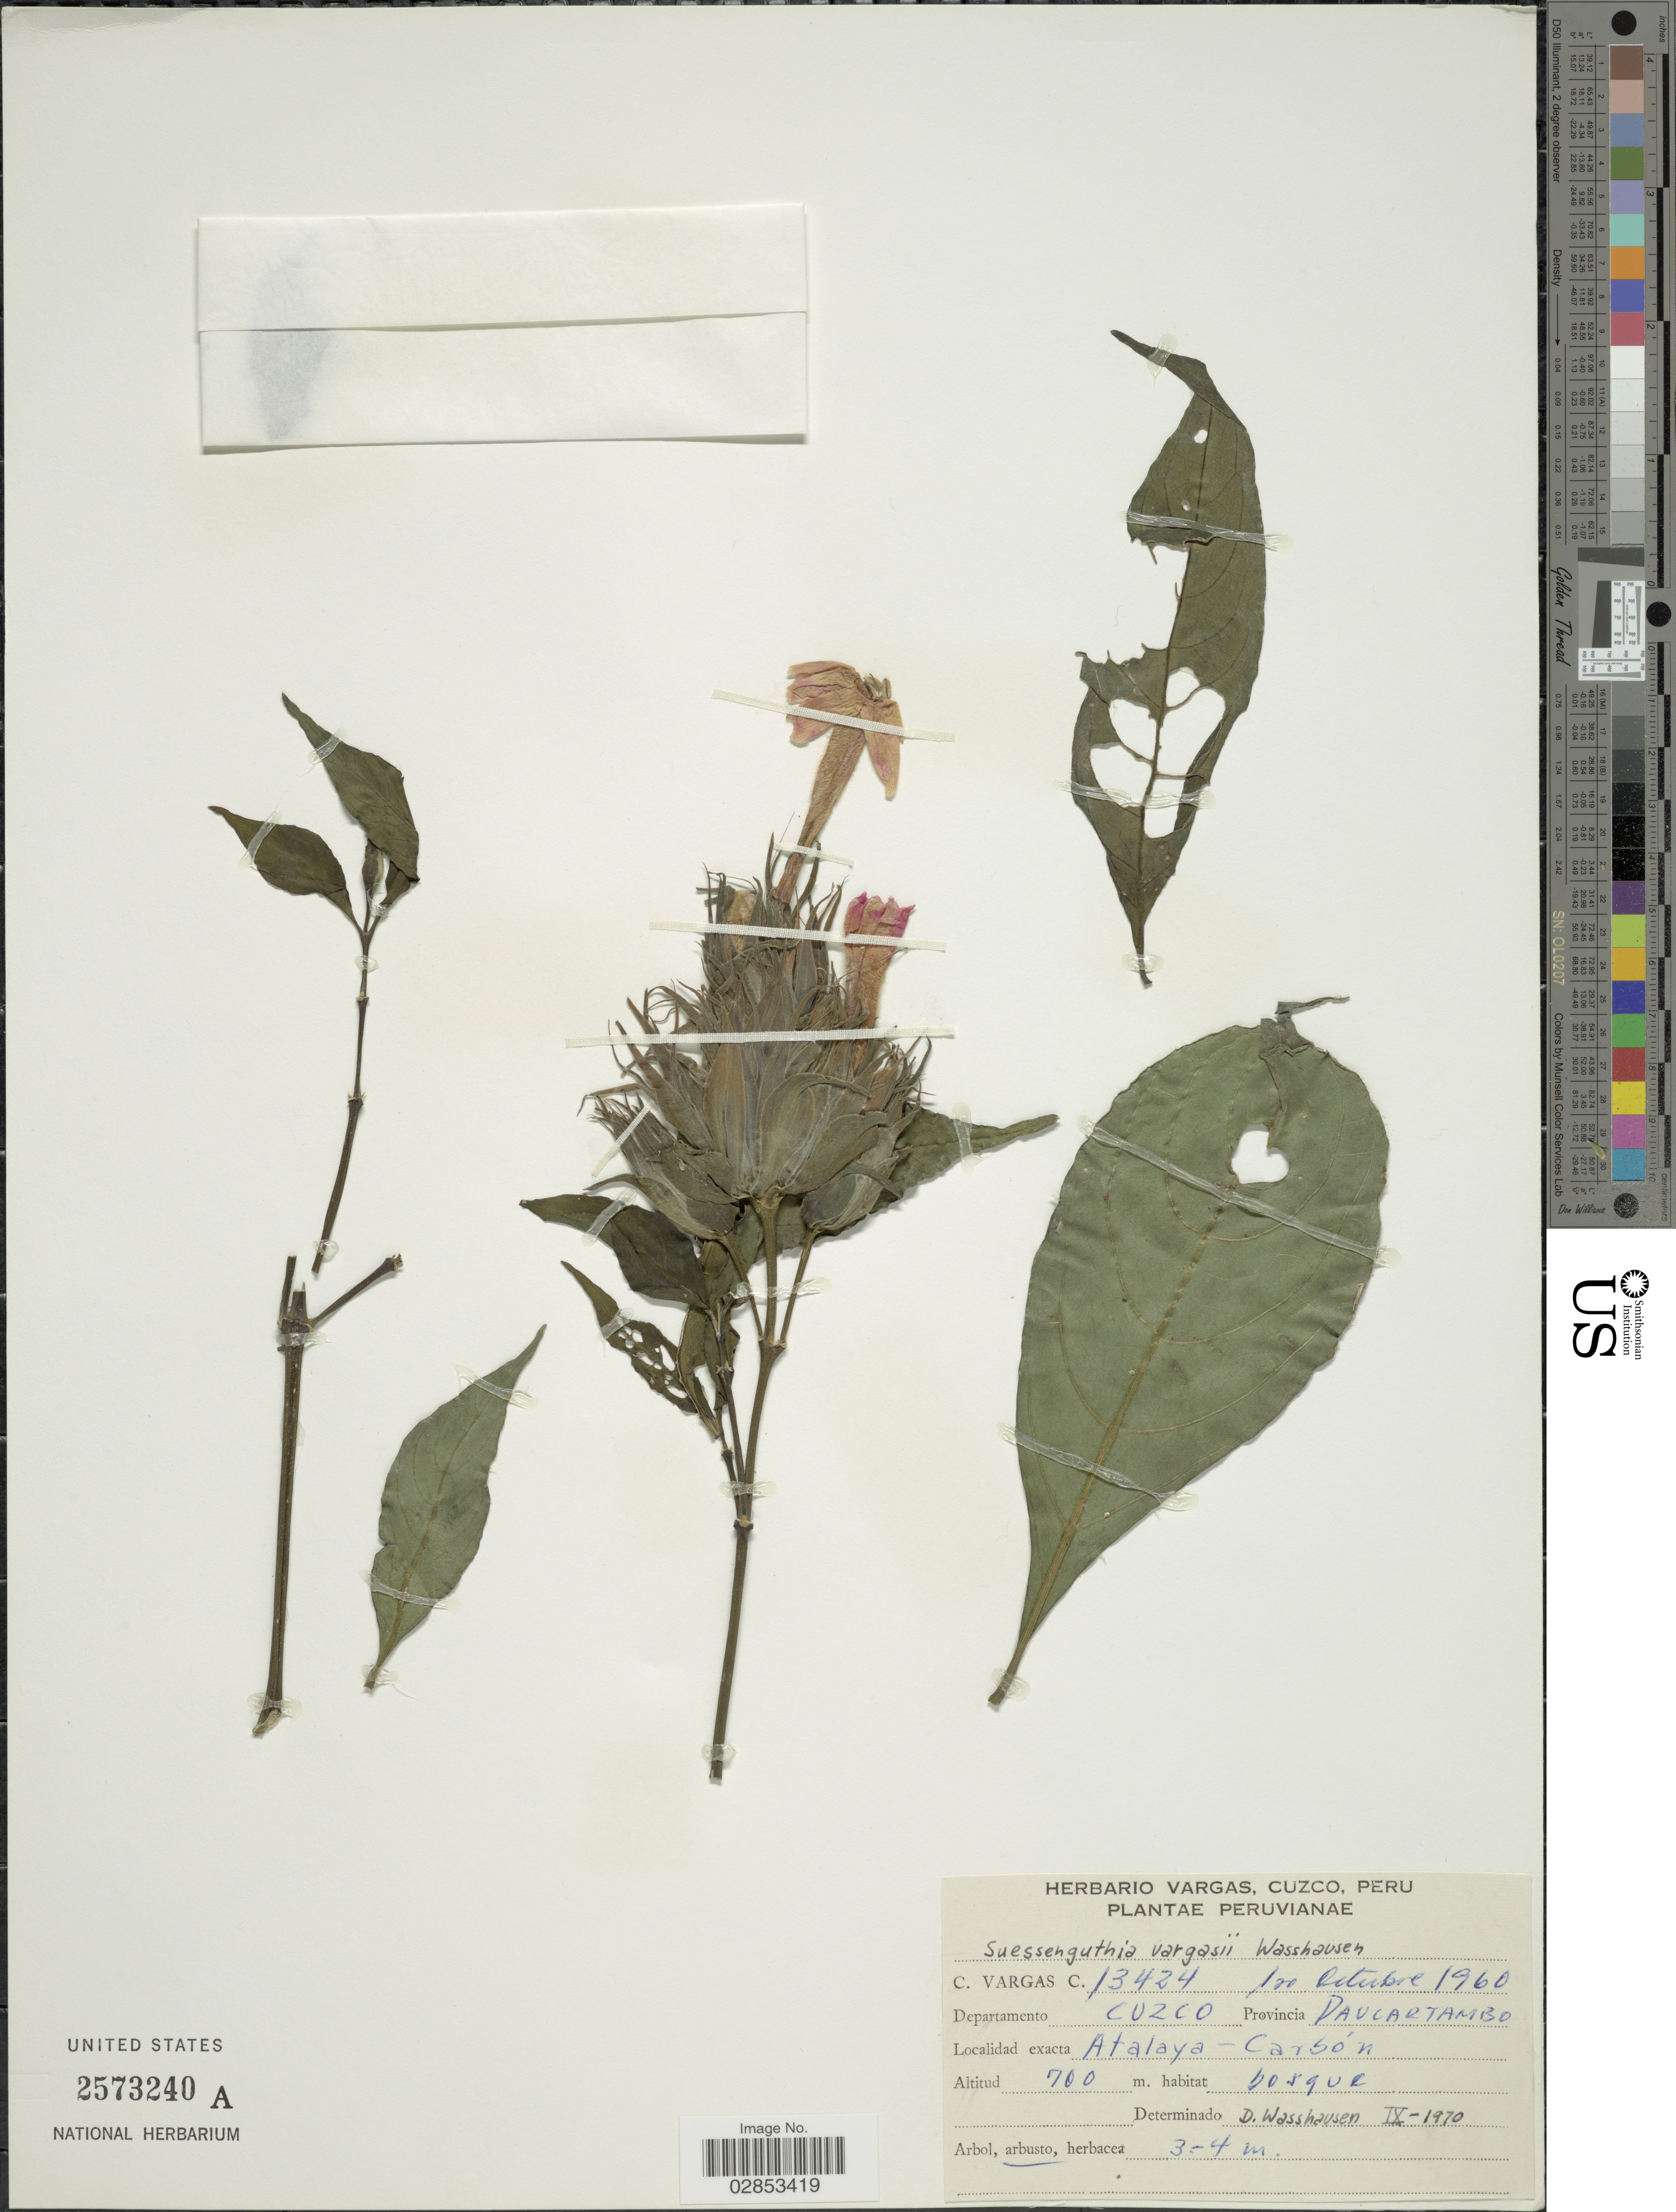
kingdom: Plantae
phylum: Tracheophyta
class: Magnoliopsida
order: Lamiales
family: Acanthaceae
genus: Suessenguthia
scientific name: Suessenguthia vargasii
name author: Wassh.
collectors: C. Vargas Calderón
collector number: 13424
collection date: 1960-10-10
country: Peru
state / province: Cusco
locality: Departamento Cuzco. Provincia Paucartambo. Atalaya-Carbón.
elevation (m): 700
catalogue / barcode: US 2573240A